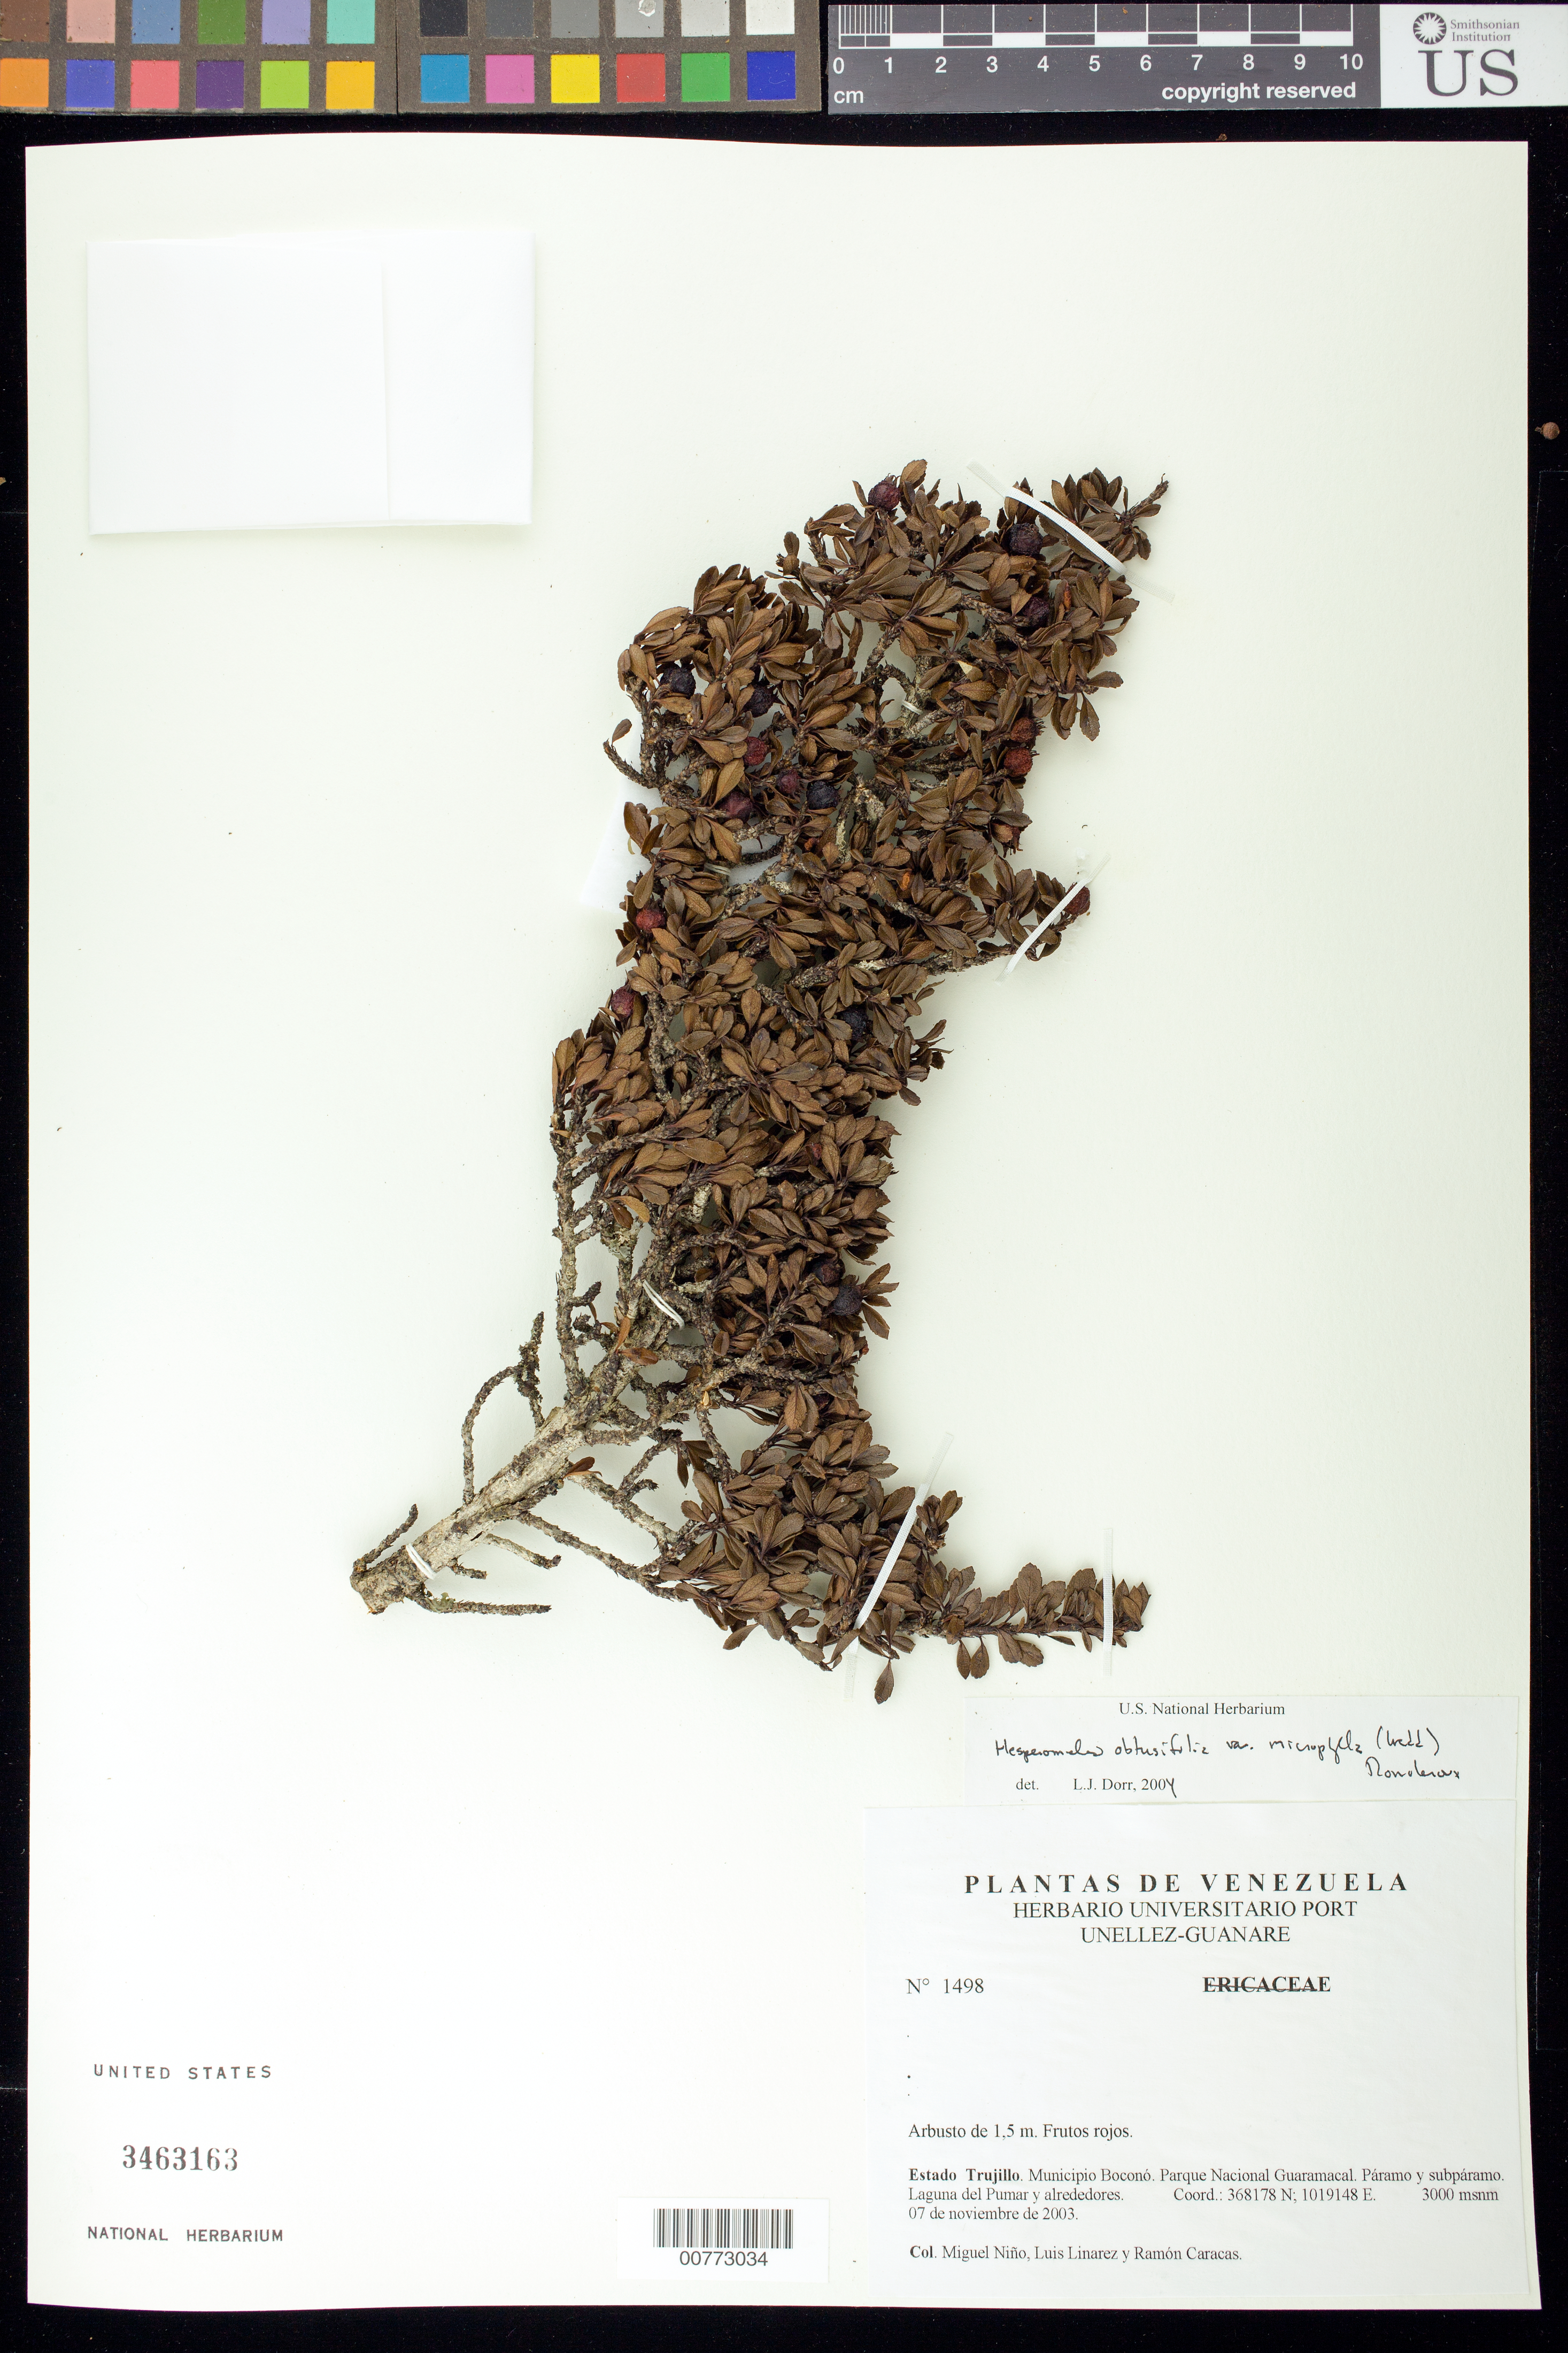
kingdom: Plantae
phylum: Tracheophyta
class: Magnoliopsida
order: Rosales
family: Rosaceae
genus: Hesperomeles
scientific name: Hesperomeles obtusifolia var. microphylla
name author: (Wedd.) Romol.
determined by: Dorr, L. J., (BOT), Smithsonian Institution - National Museum of Natural History (UNITED STATES)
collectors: S. M. Niño, L. Linárez & R. Caracas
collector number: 1498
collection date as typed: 07 Nov 2003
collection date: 2003-11-07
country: Venezuela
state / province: Trujillo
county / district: Boconó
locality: Parque Nacional Guaramacal. Laguna del Pumar y alrededores.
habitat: Páramo y subpáramo.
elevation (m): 3000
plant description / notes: PORT, US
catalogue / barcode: US 3463163